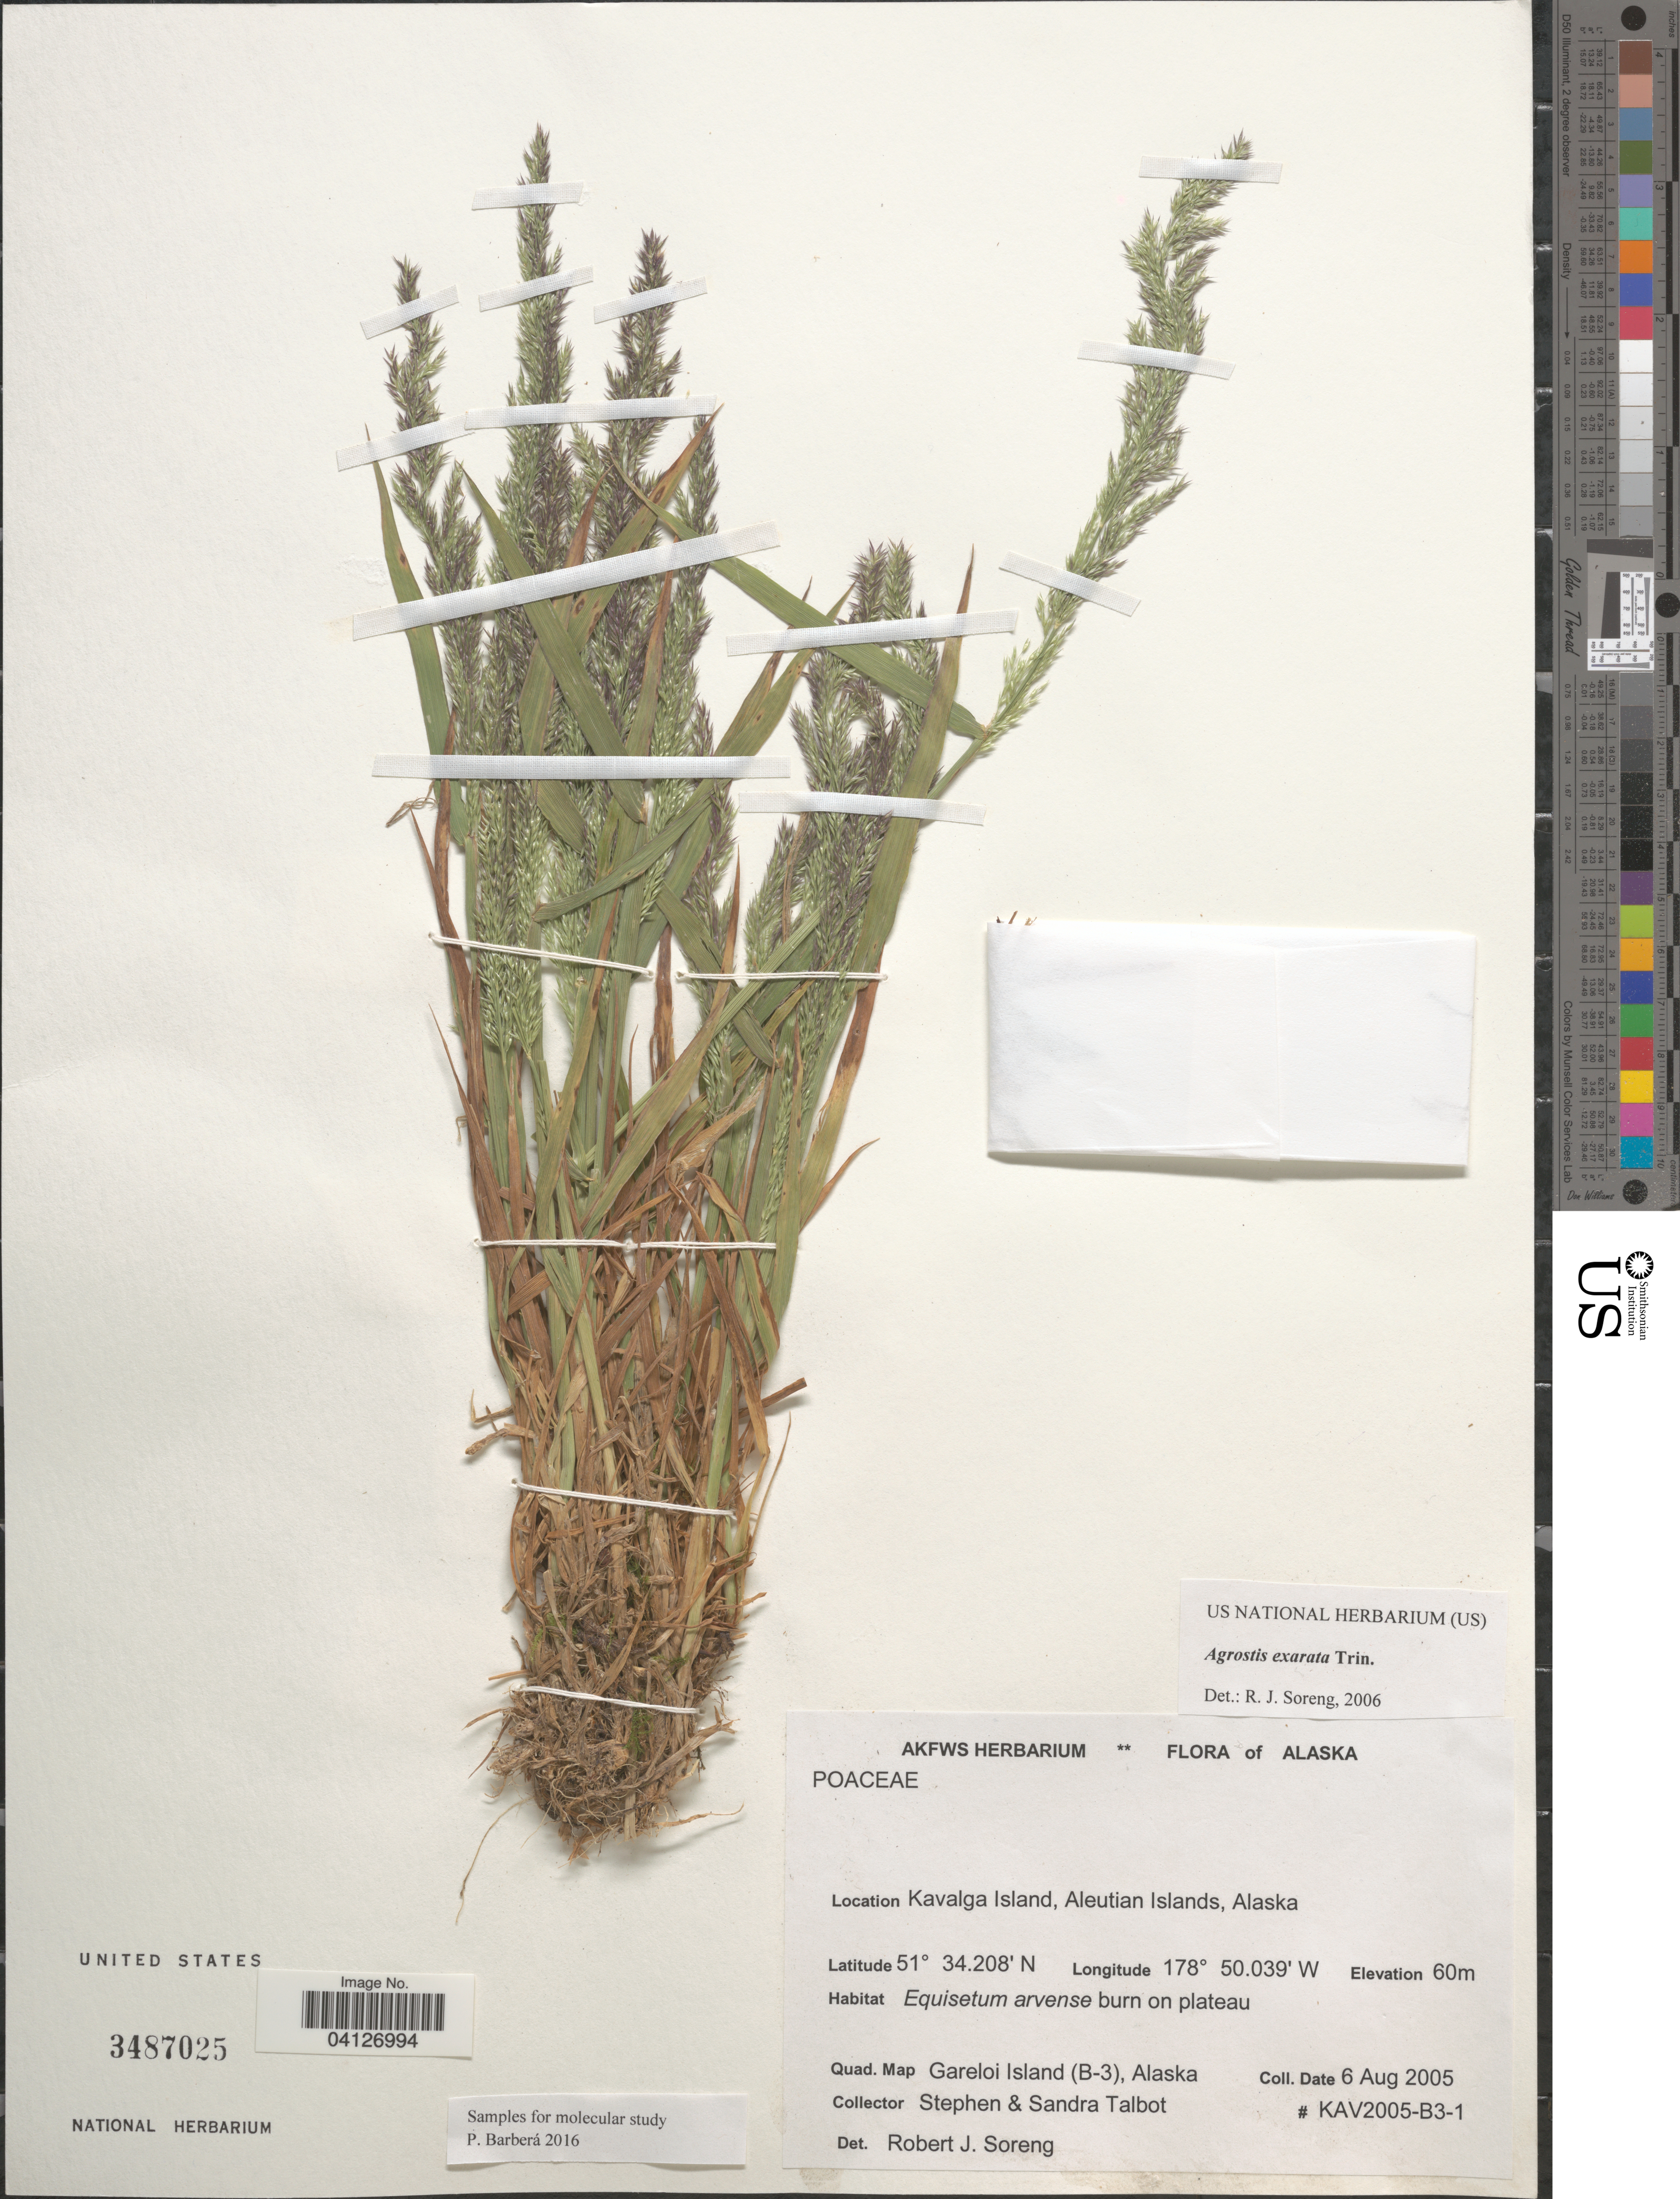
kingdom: Plantae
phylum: Tracheophyta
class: Liliopsida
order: Poales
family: Poaceae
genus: Agrostis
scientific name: Agrostis exarata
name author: Trin.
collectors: S. S. Talbot & S. Talbot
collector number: KAV2005-B3-1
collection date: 2005-08-06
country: United States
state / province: Alaska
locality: Kavalga Island, Aleutian Islands. Quad. Map Gareloi Island (B-3).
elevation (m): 60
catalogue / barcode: US 3487025